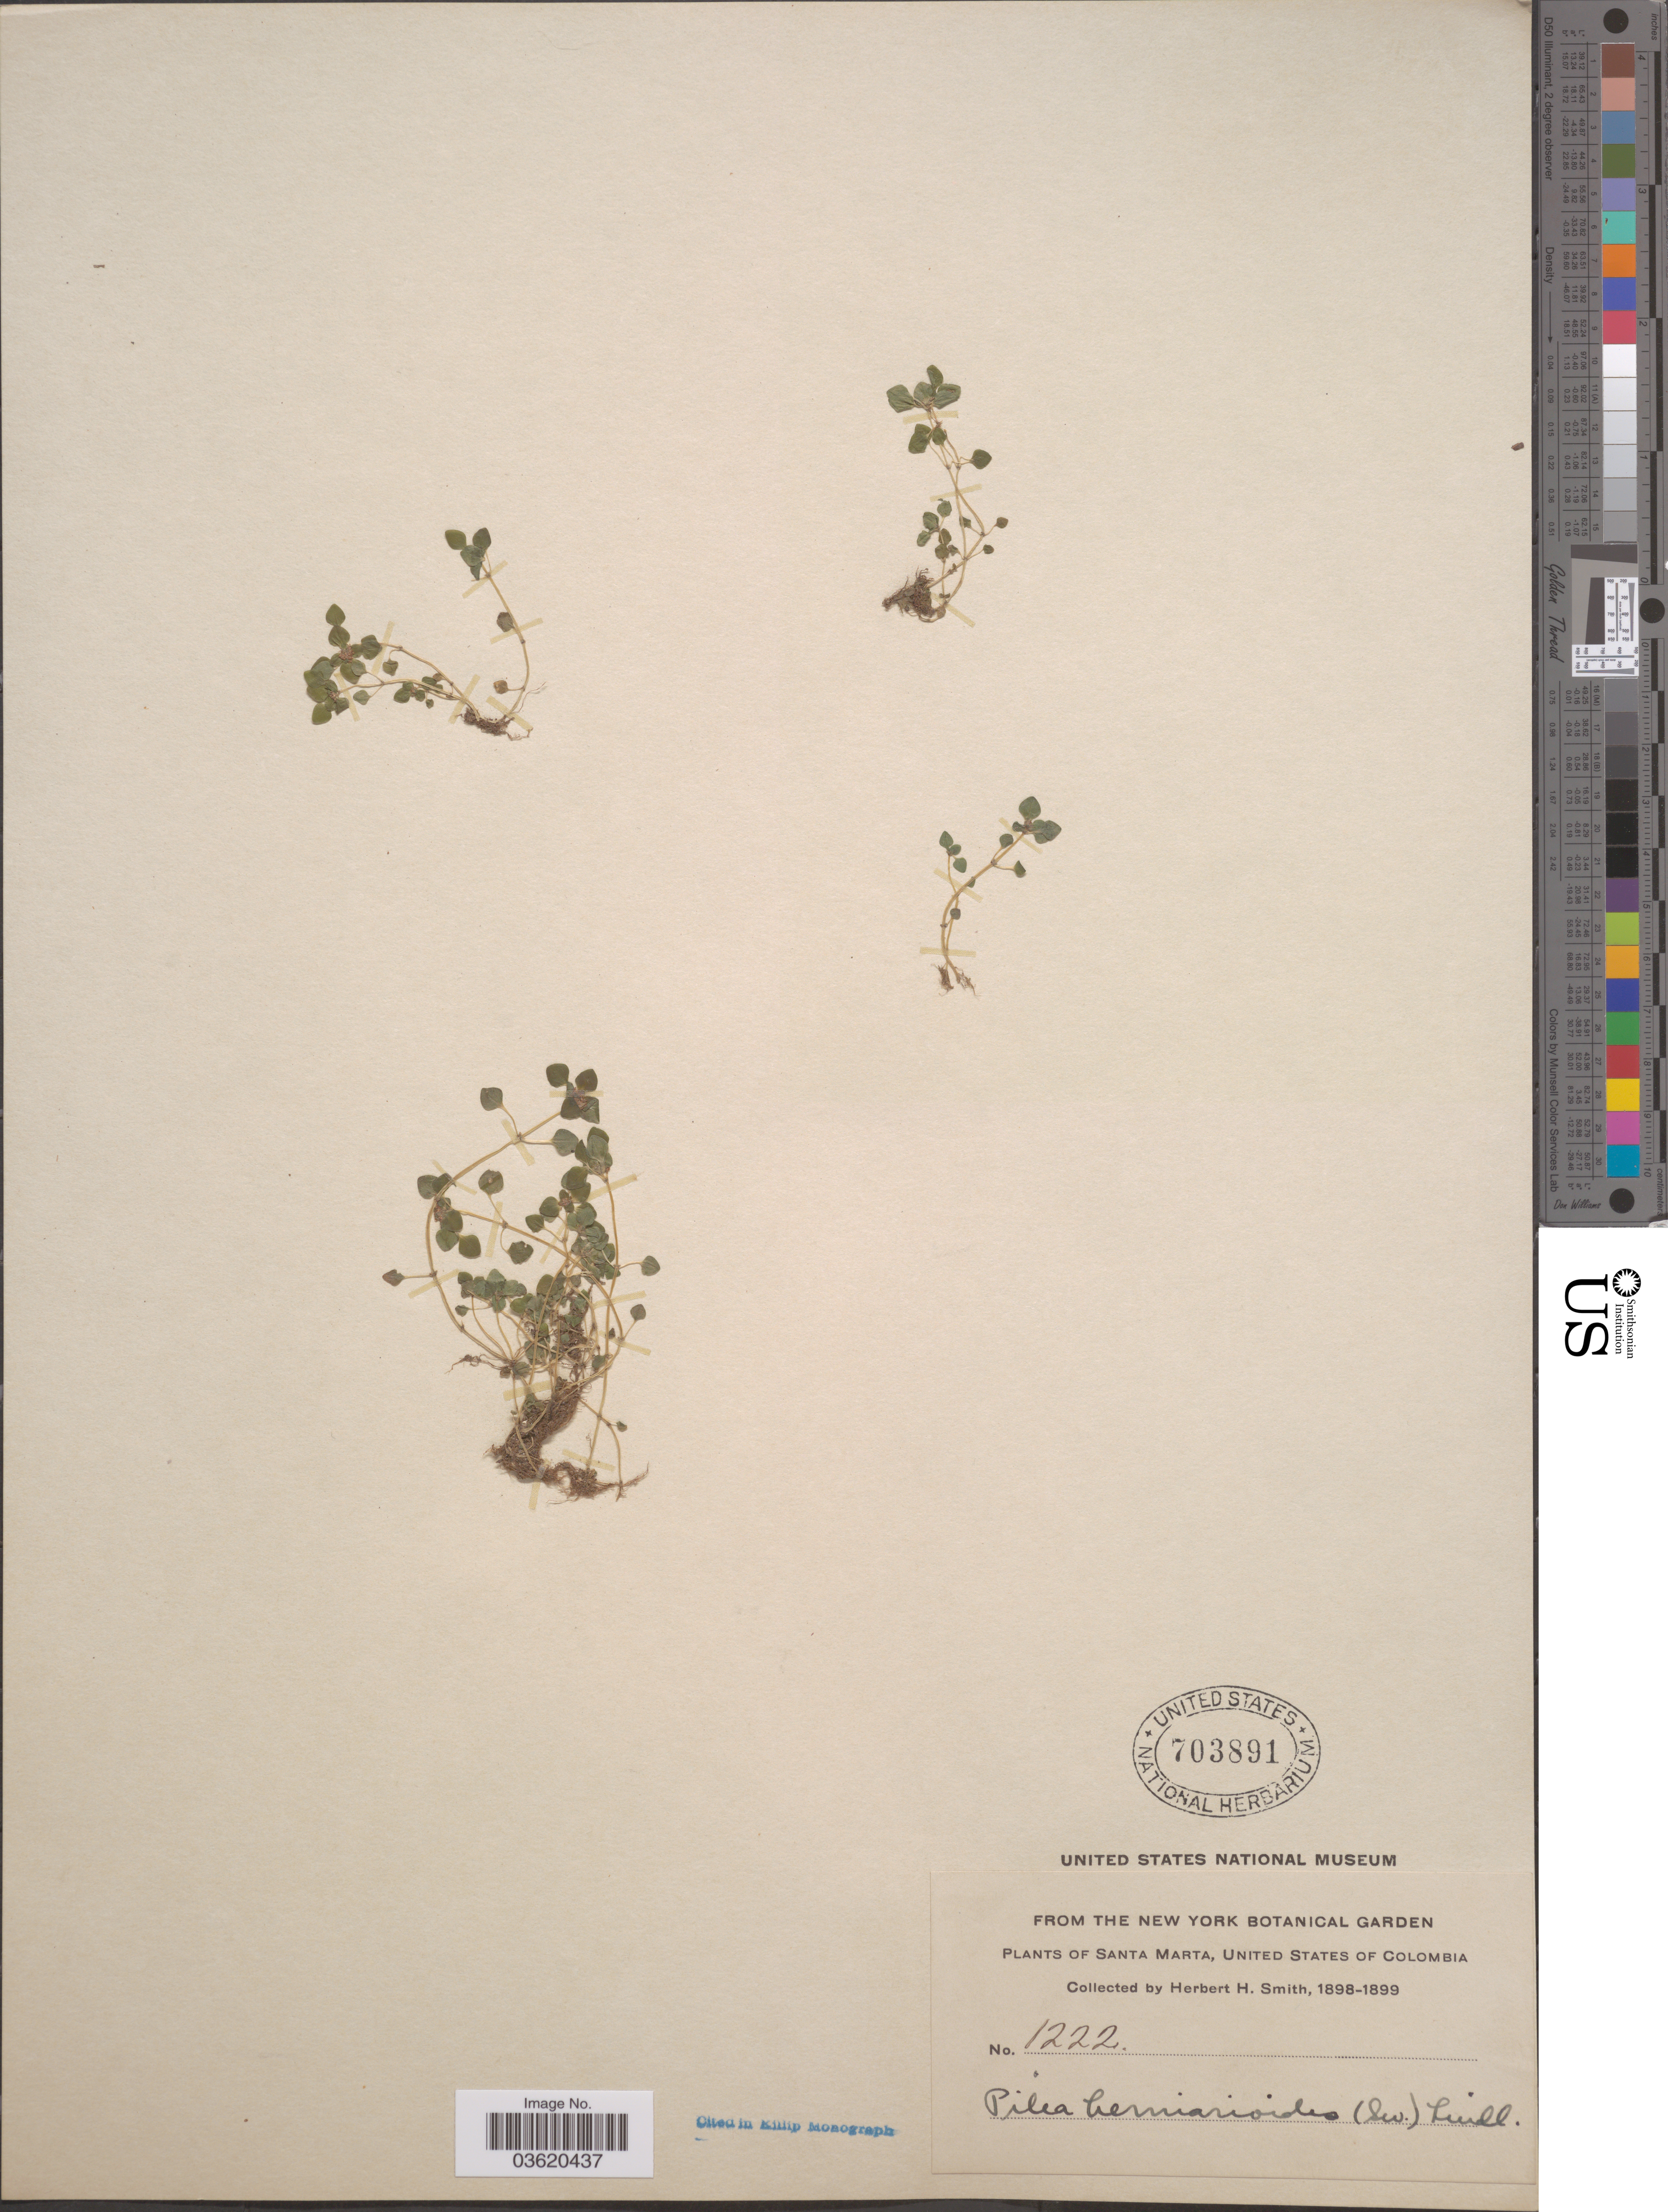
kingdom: Plantae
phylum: Tracheophyta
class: Magnoliopsida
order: Rosales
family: Urticaceae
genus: Pilea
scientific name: Pilea herniarioides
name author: (Sw.) Lindl.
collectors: Herbert H. Smith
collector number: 1222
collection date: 1898/1899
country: Colombia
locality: Santa Marta, United States of Colombia.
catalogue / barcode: US 703891